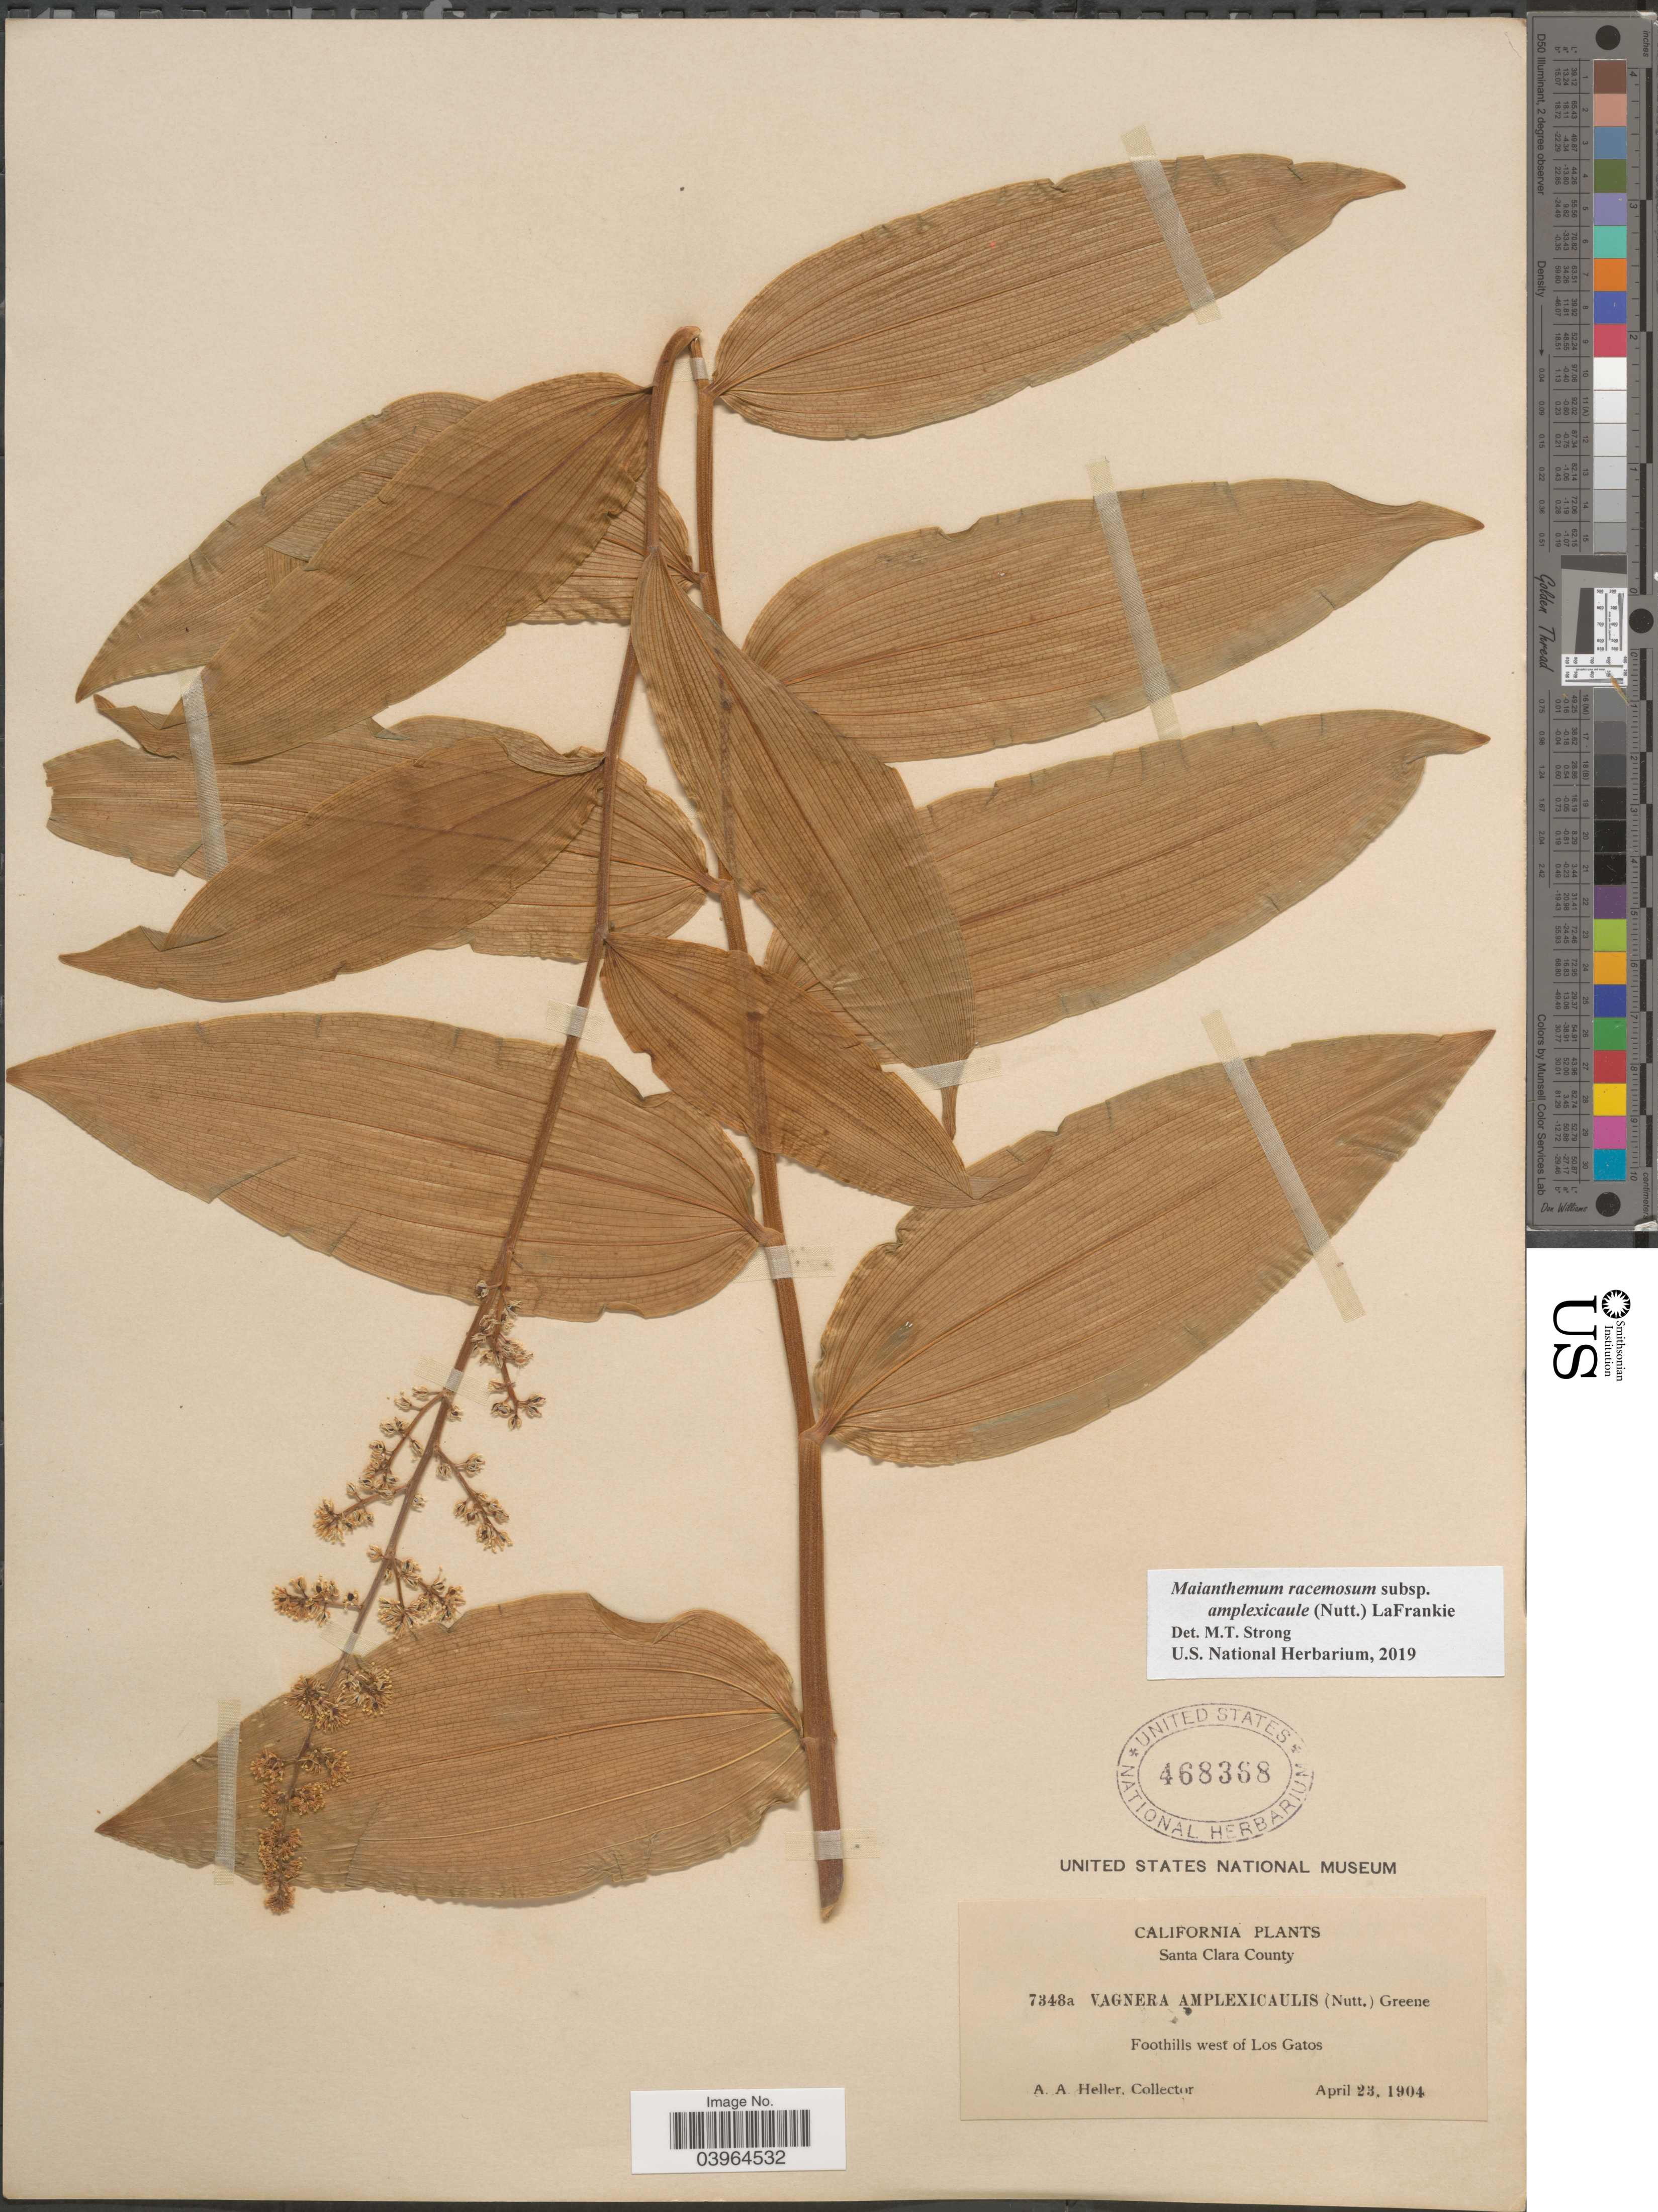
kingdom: Plantae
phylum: Tracheophyta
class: Liliopsida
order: Asparagales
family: Asparagaceae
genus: Maianthemum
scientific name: Maianthemum racemosum subsp. amplexicaule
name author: (Nutt.) LaFrankie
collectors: A. A. Heller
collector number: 7348a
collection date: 1904-04-23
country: United States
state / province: California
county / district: Santa Clara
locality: Santa Clara County. Foothills west of Los Gatos.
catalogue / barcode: US 468368